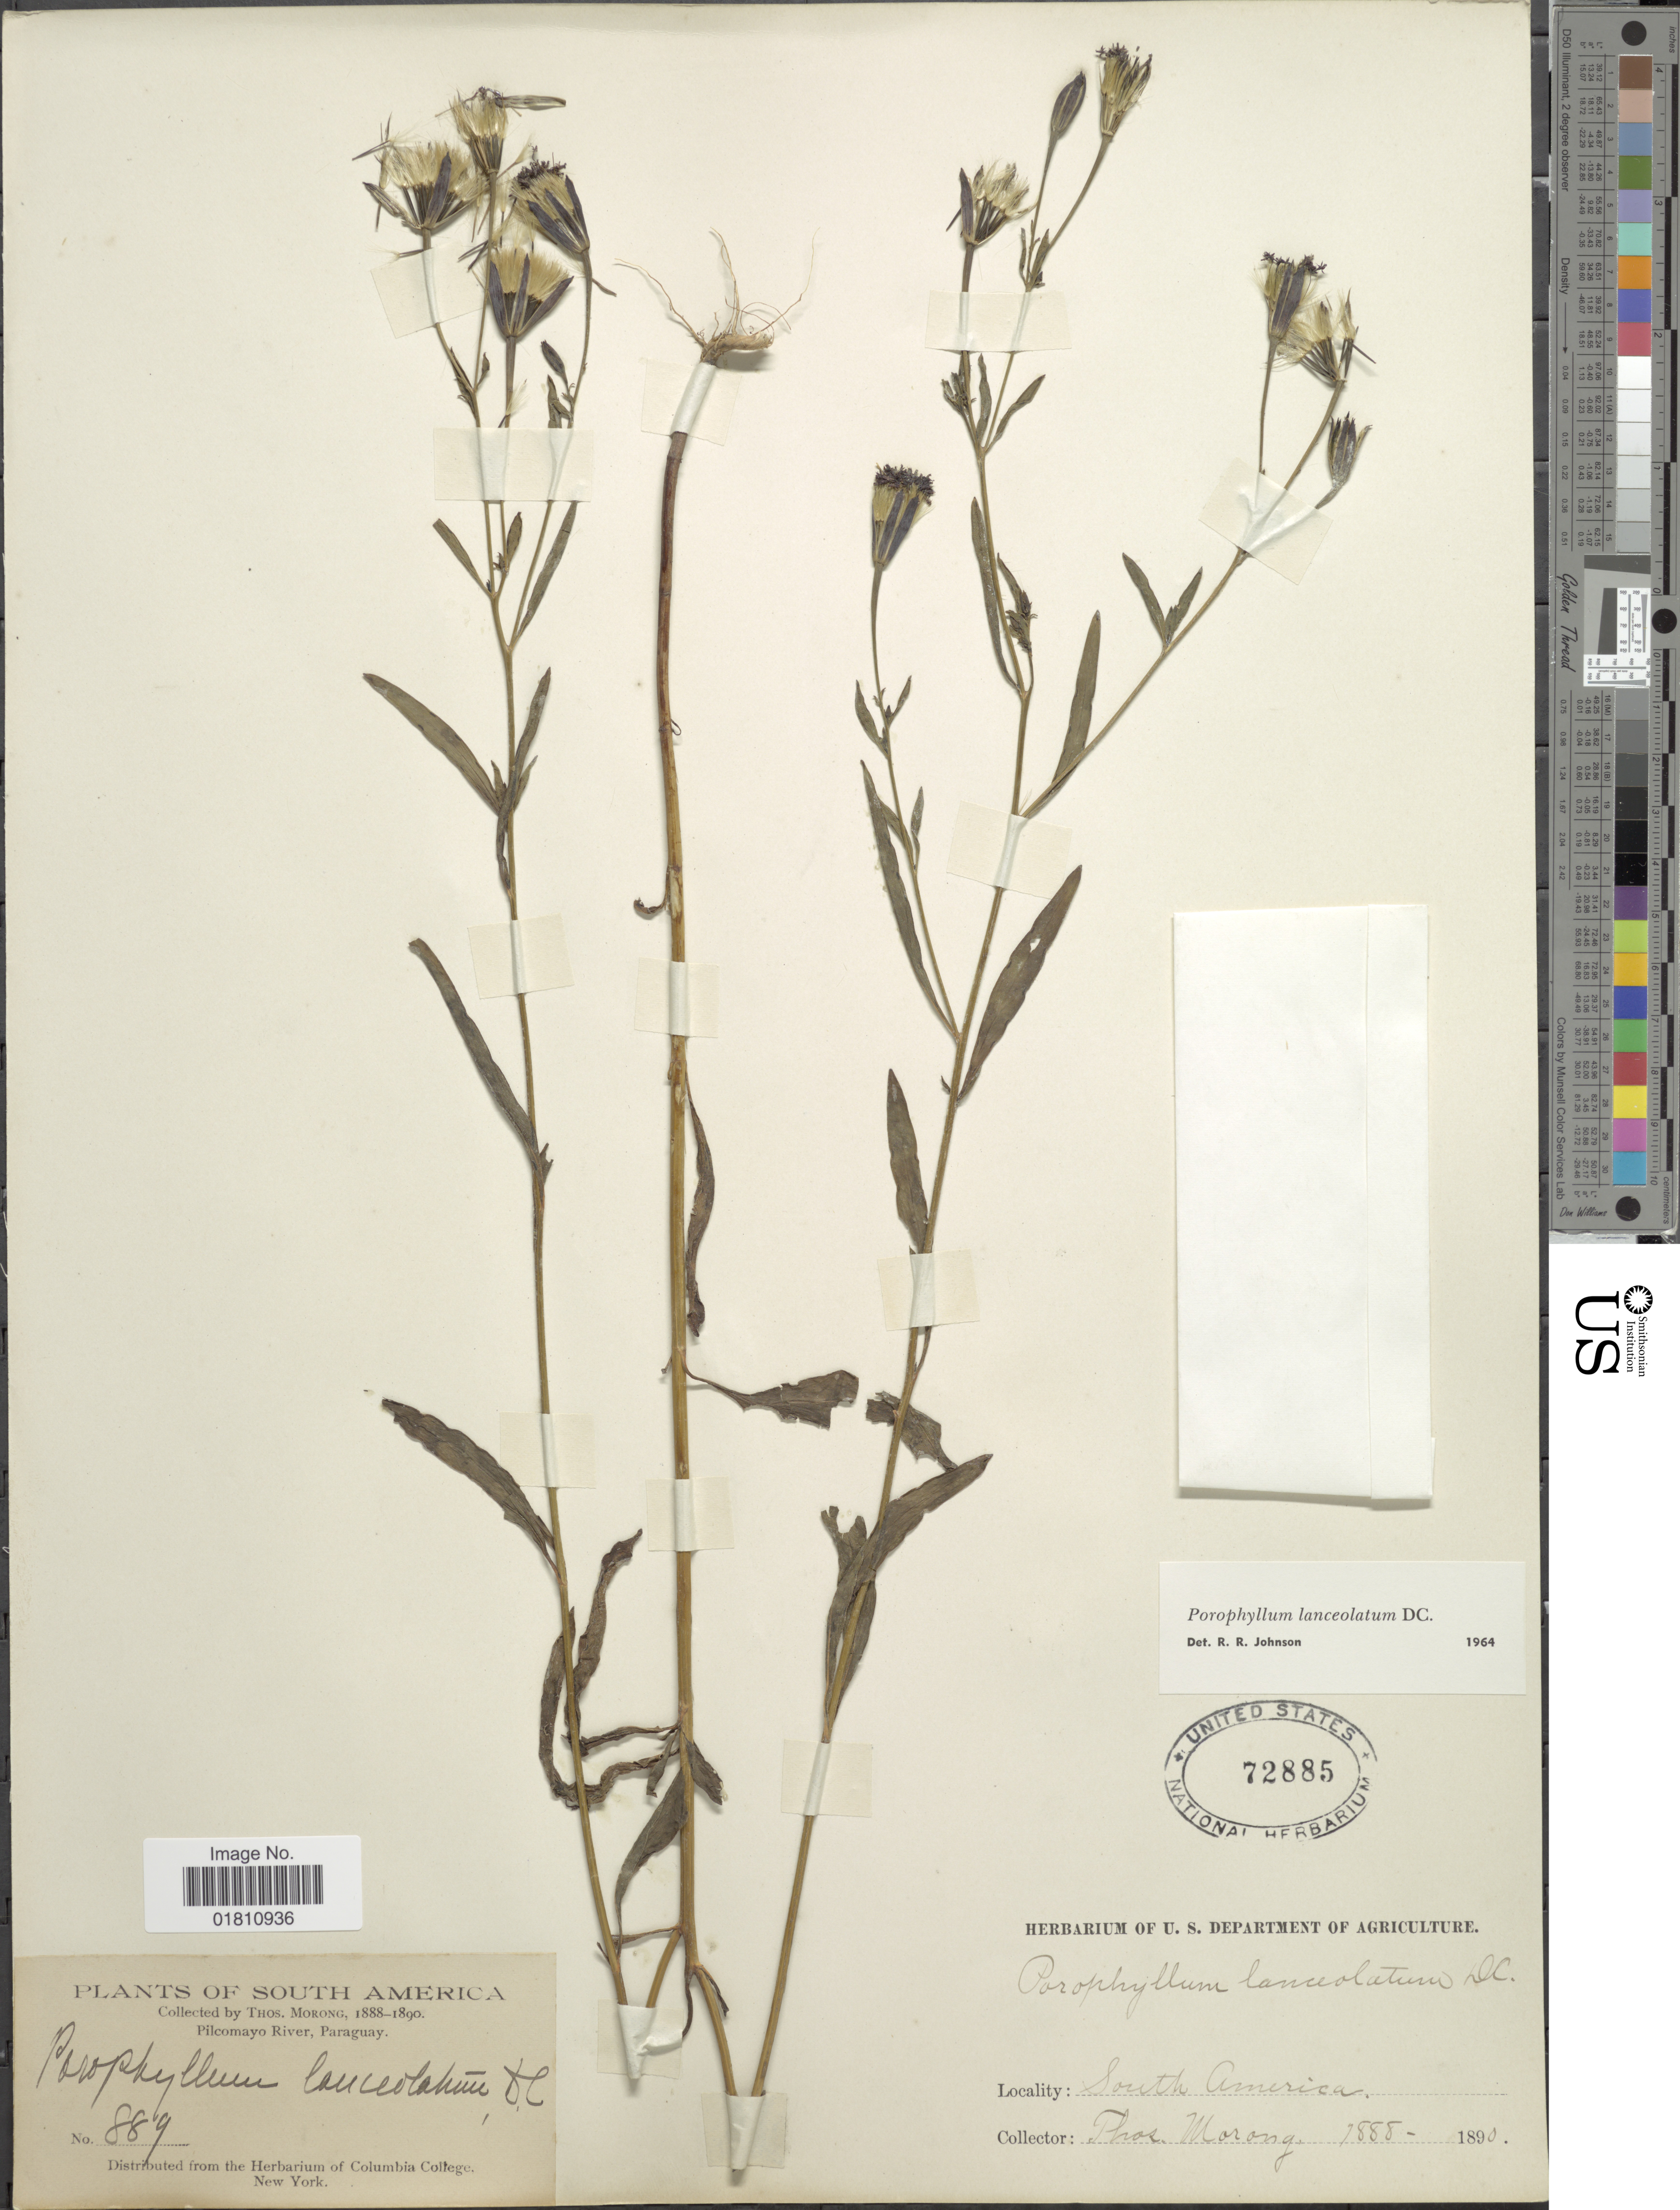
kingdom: Plantae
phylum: Tracheophyta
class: Magnoliopsida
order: Asterales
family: Asteraceae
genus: Porophyllum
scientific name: Porophyllum macrolepidium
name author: Malme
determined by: Anzuinelli, M.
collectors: ex herb. T. Morong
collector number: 889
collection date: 1888/1890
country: Paraguay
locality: Pilcomayo River.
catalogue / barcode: US 72885